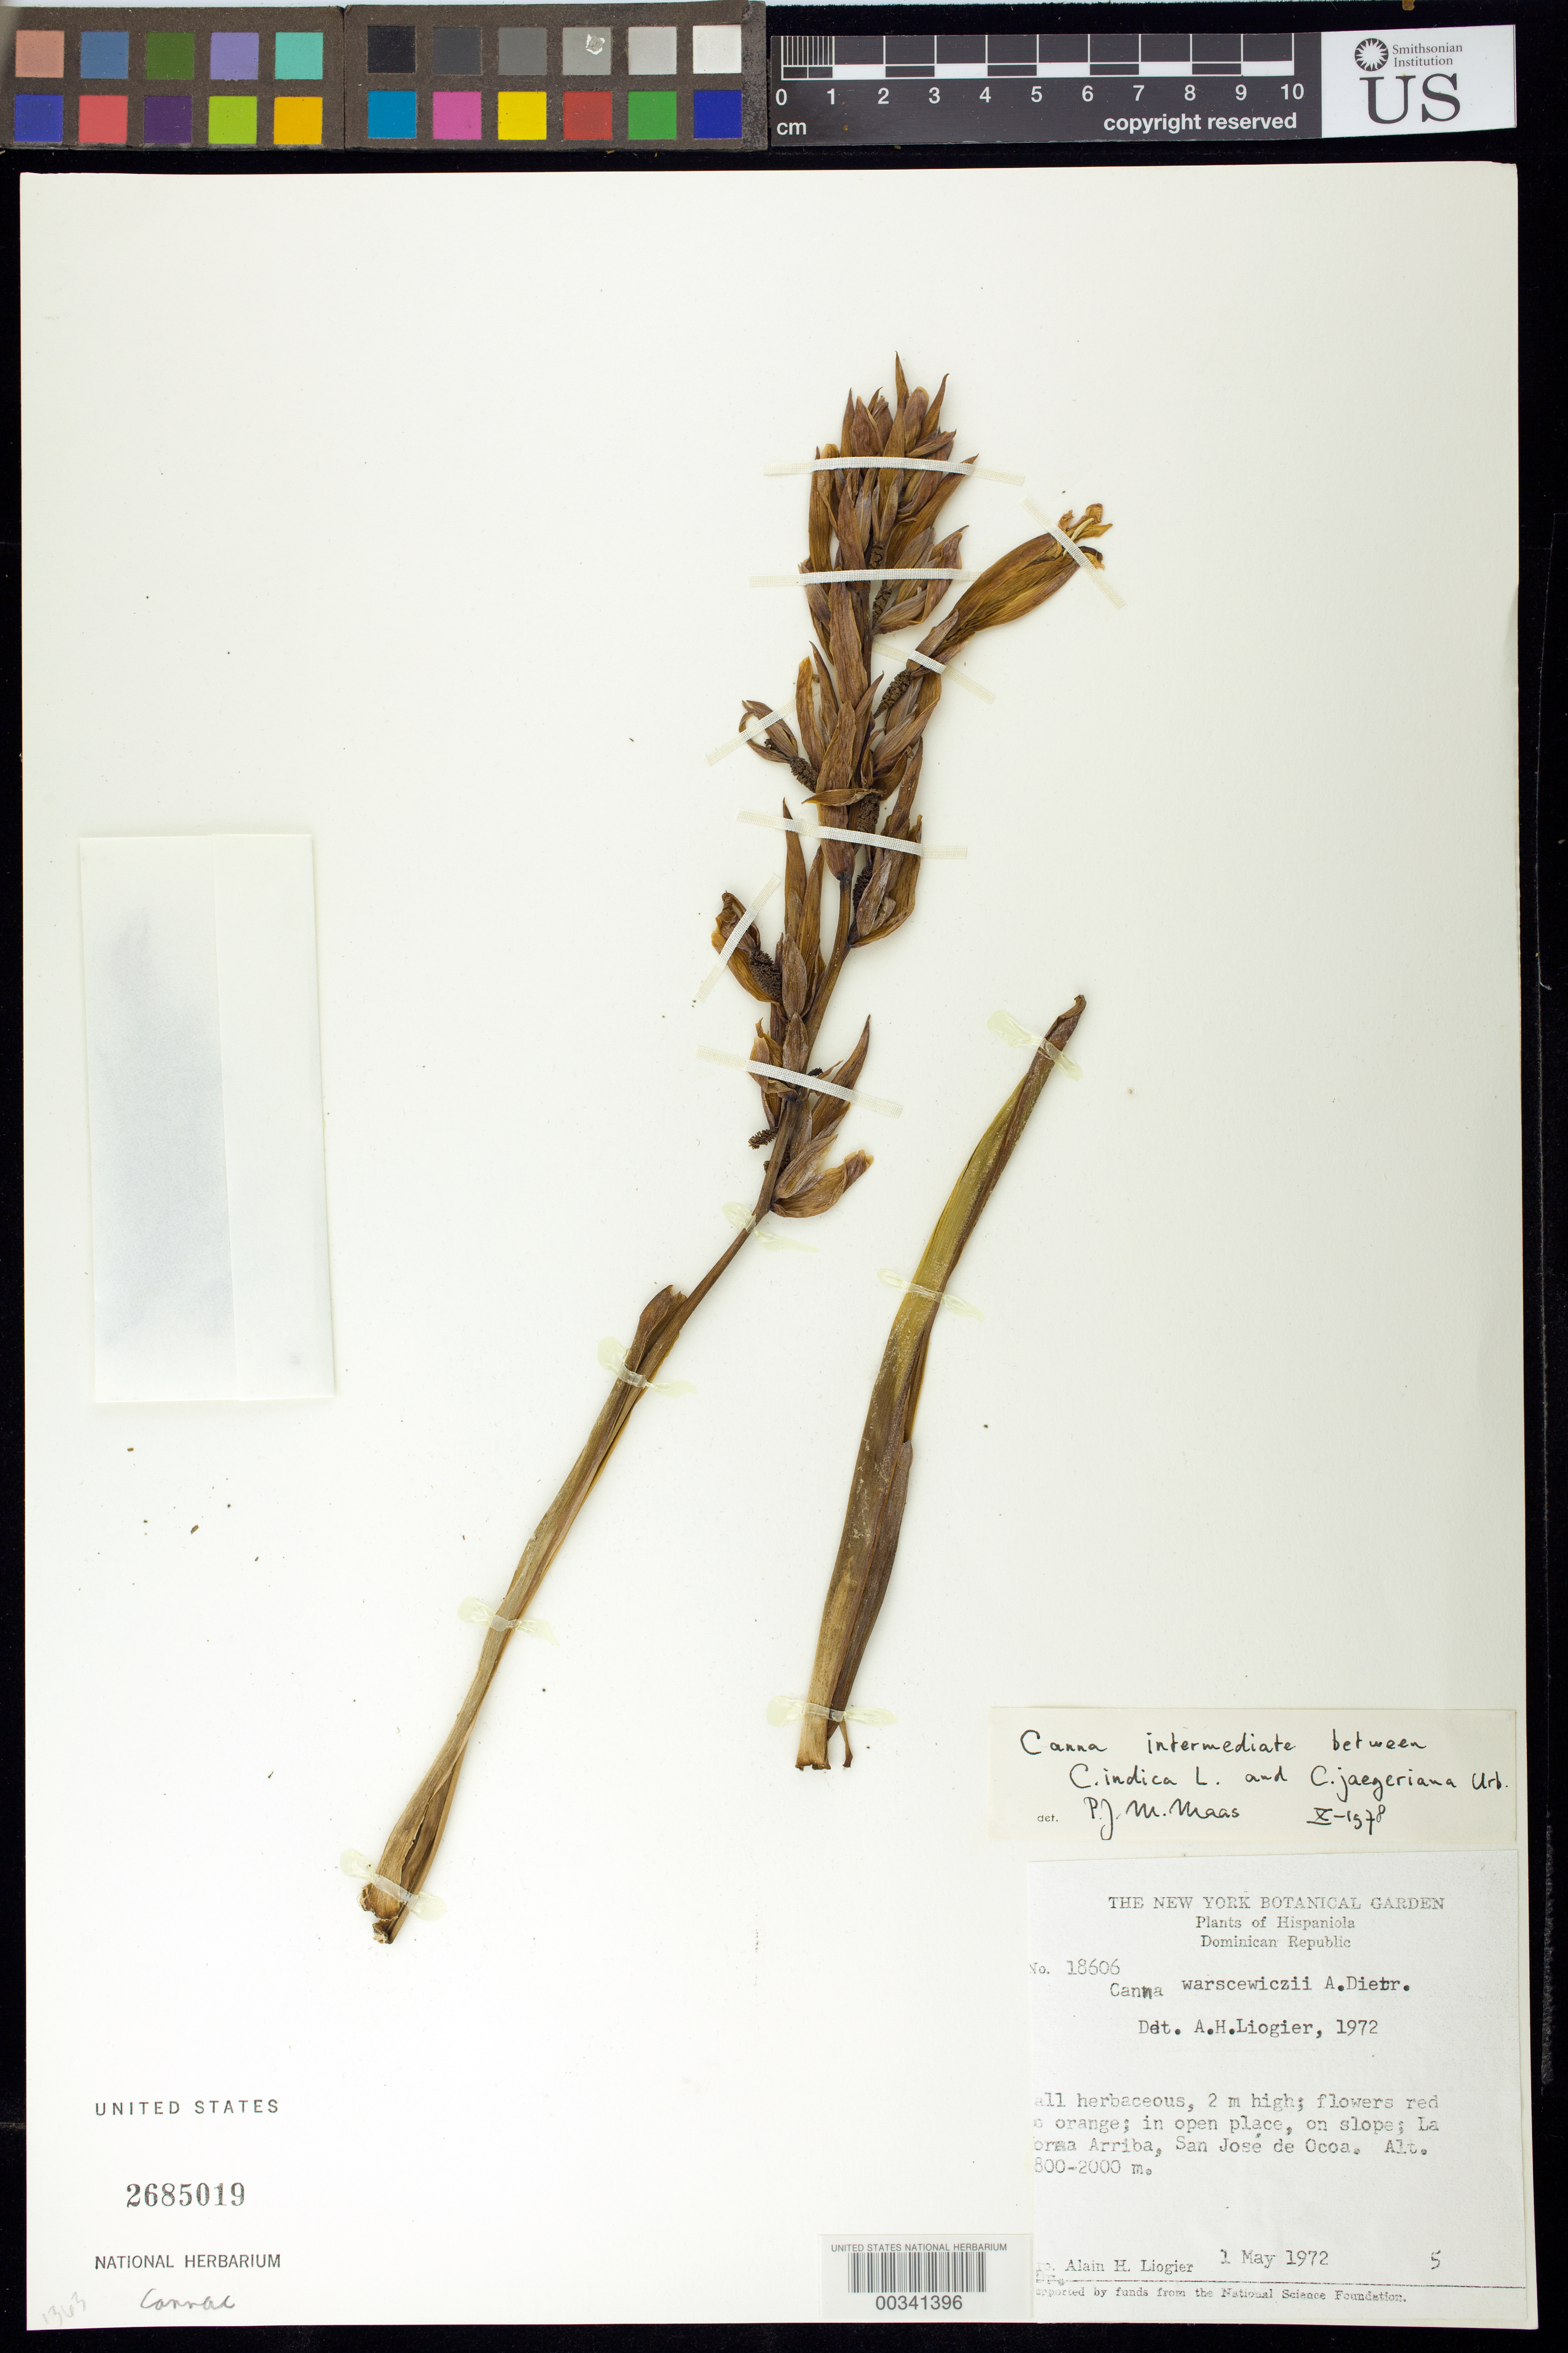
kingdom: Plantae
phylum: Tracheophyta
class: Liliopsida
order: Zingiberales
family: Cannaceae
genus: Canna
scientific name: Canna indica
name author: L.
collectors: A. H. Liogier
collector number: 18606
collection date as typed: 01 May 1972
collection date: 1972-05-01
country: Dominican Republic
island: Hispaniola Island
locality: La ?orma arriba, san jose de ocoa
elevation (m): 800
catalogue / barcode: US 2685019